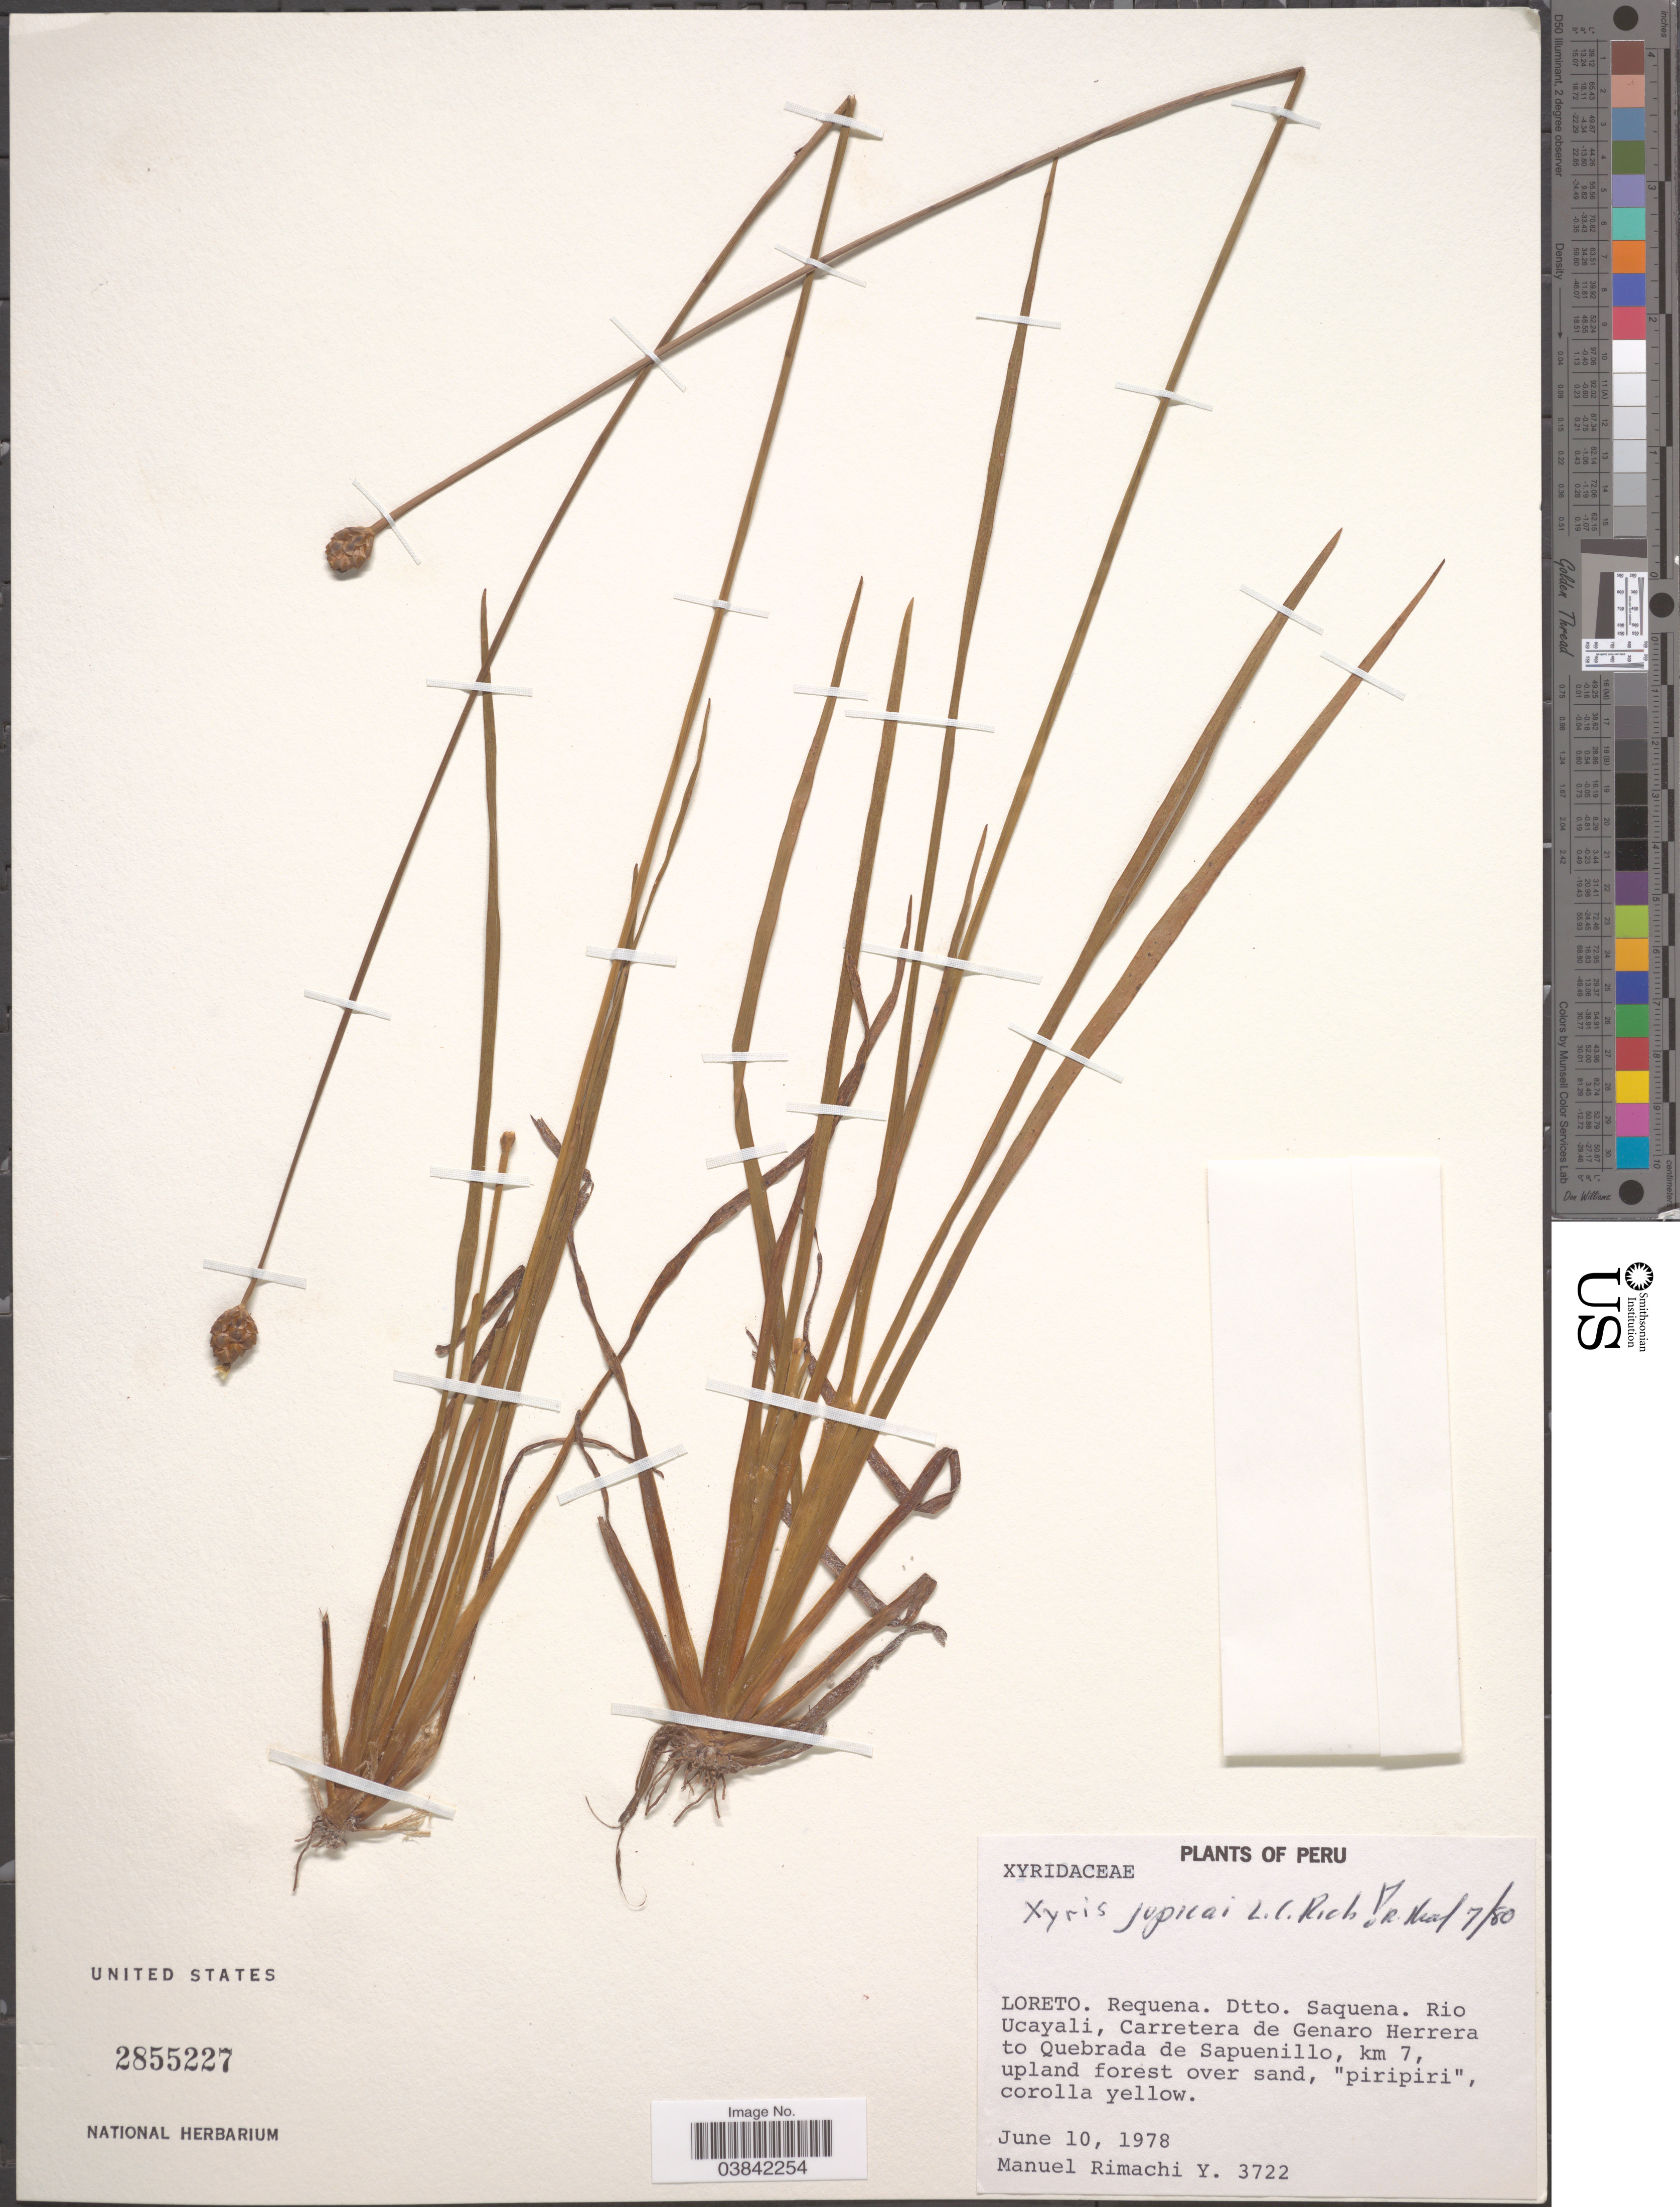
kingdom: Plantae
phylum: Tracheophyta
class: Liliopsida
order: Poales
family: Xyridaceae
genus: Xyris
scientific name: Xyris jupicai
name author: Rich.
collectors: M. Rimachi Y.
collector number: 3722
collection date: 1978-06-10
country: Peru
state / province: Loreto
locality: Requena. Dtto. Saquena. Rio Ucayali, Carretera de Genaro Herrera to Quebrada de Sapuenillo, km 7.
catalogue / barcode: US 2855227